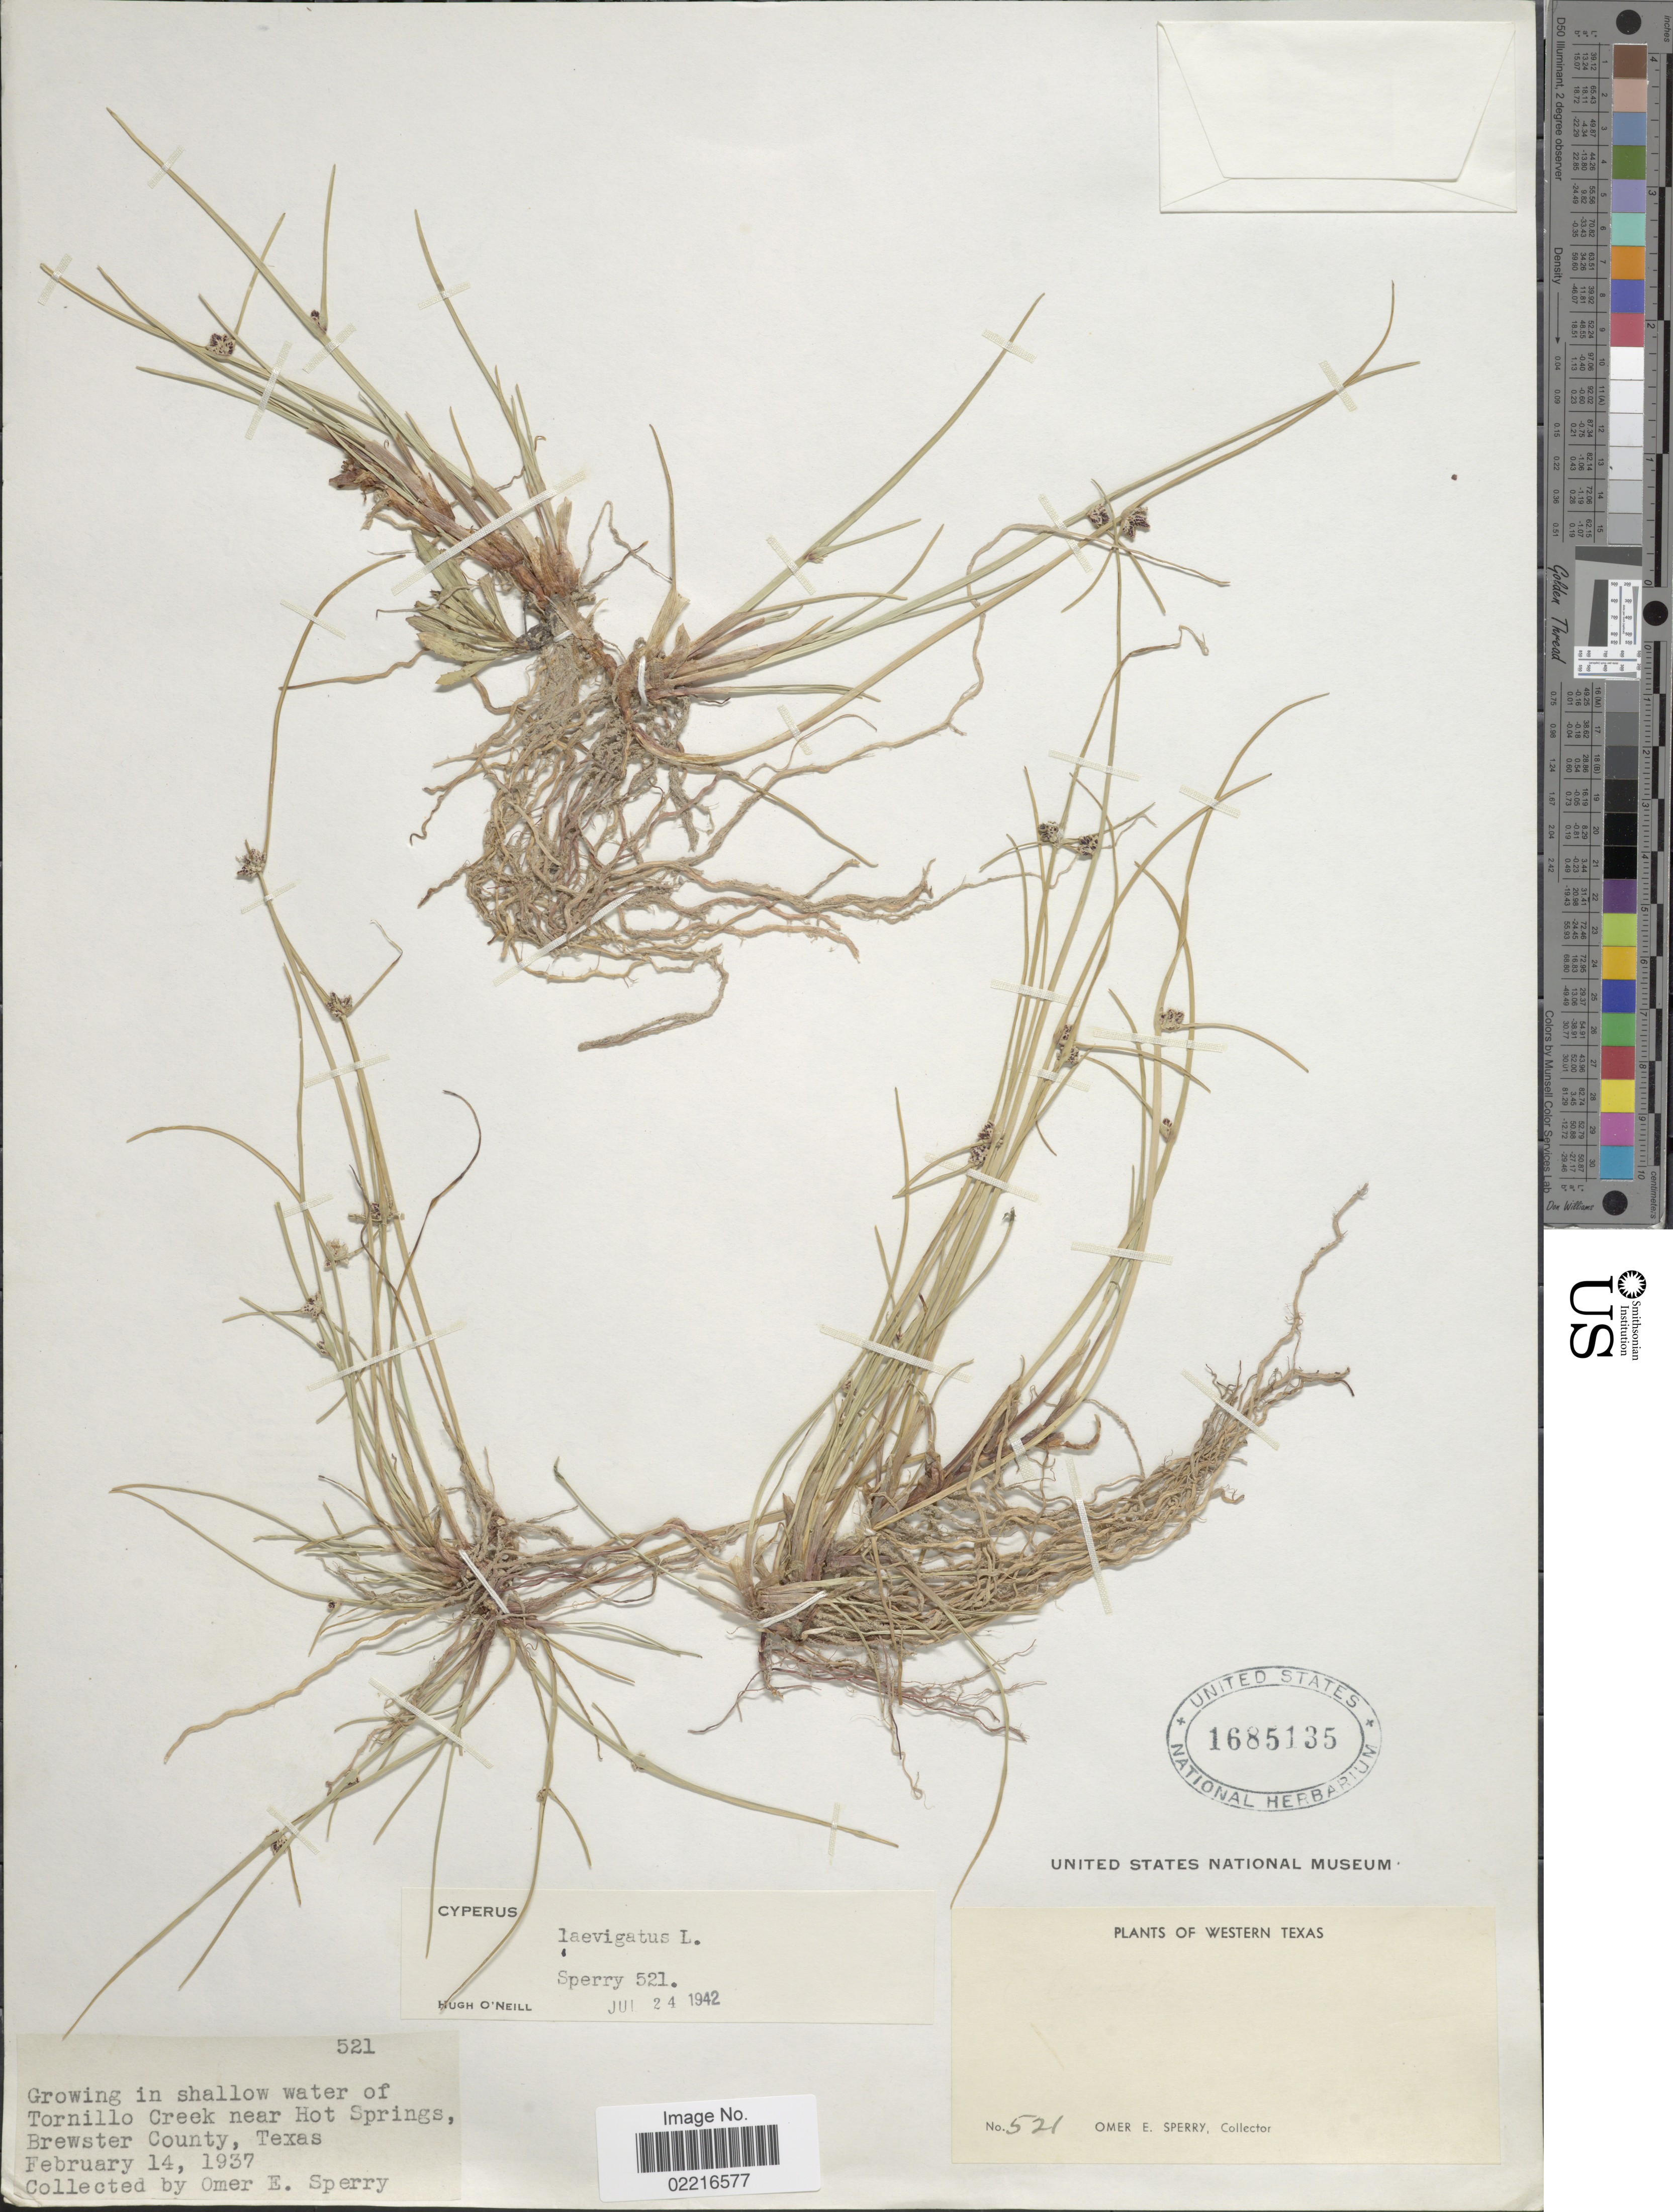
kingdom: Plantae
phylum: Tracheophyta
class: Liliopsida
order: Poales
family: Cyperaceae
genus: Cyperus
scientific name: Cyperus laevigatus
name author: L.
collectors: O. E. Sperry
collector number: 521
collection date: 1937-02-14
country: United States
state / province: Texas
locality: Western Texas, Tornillo Creek near Hot Sprinsg, Brewster County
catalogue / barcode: US 1685135